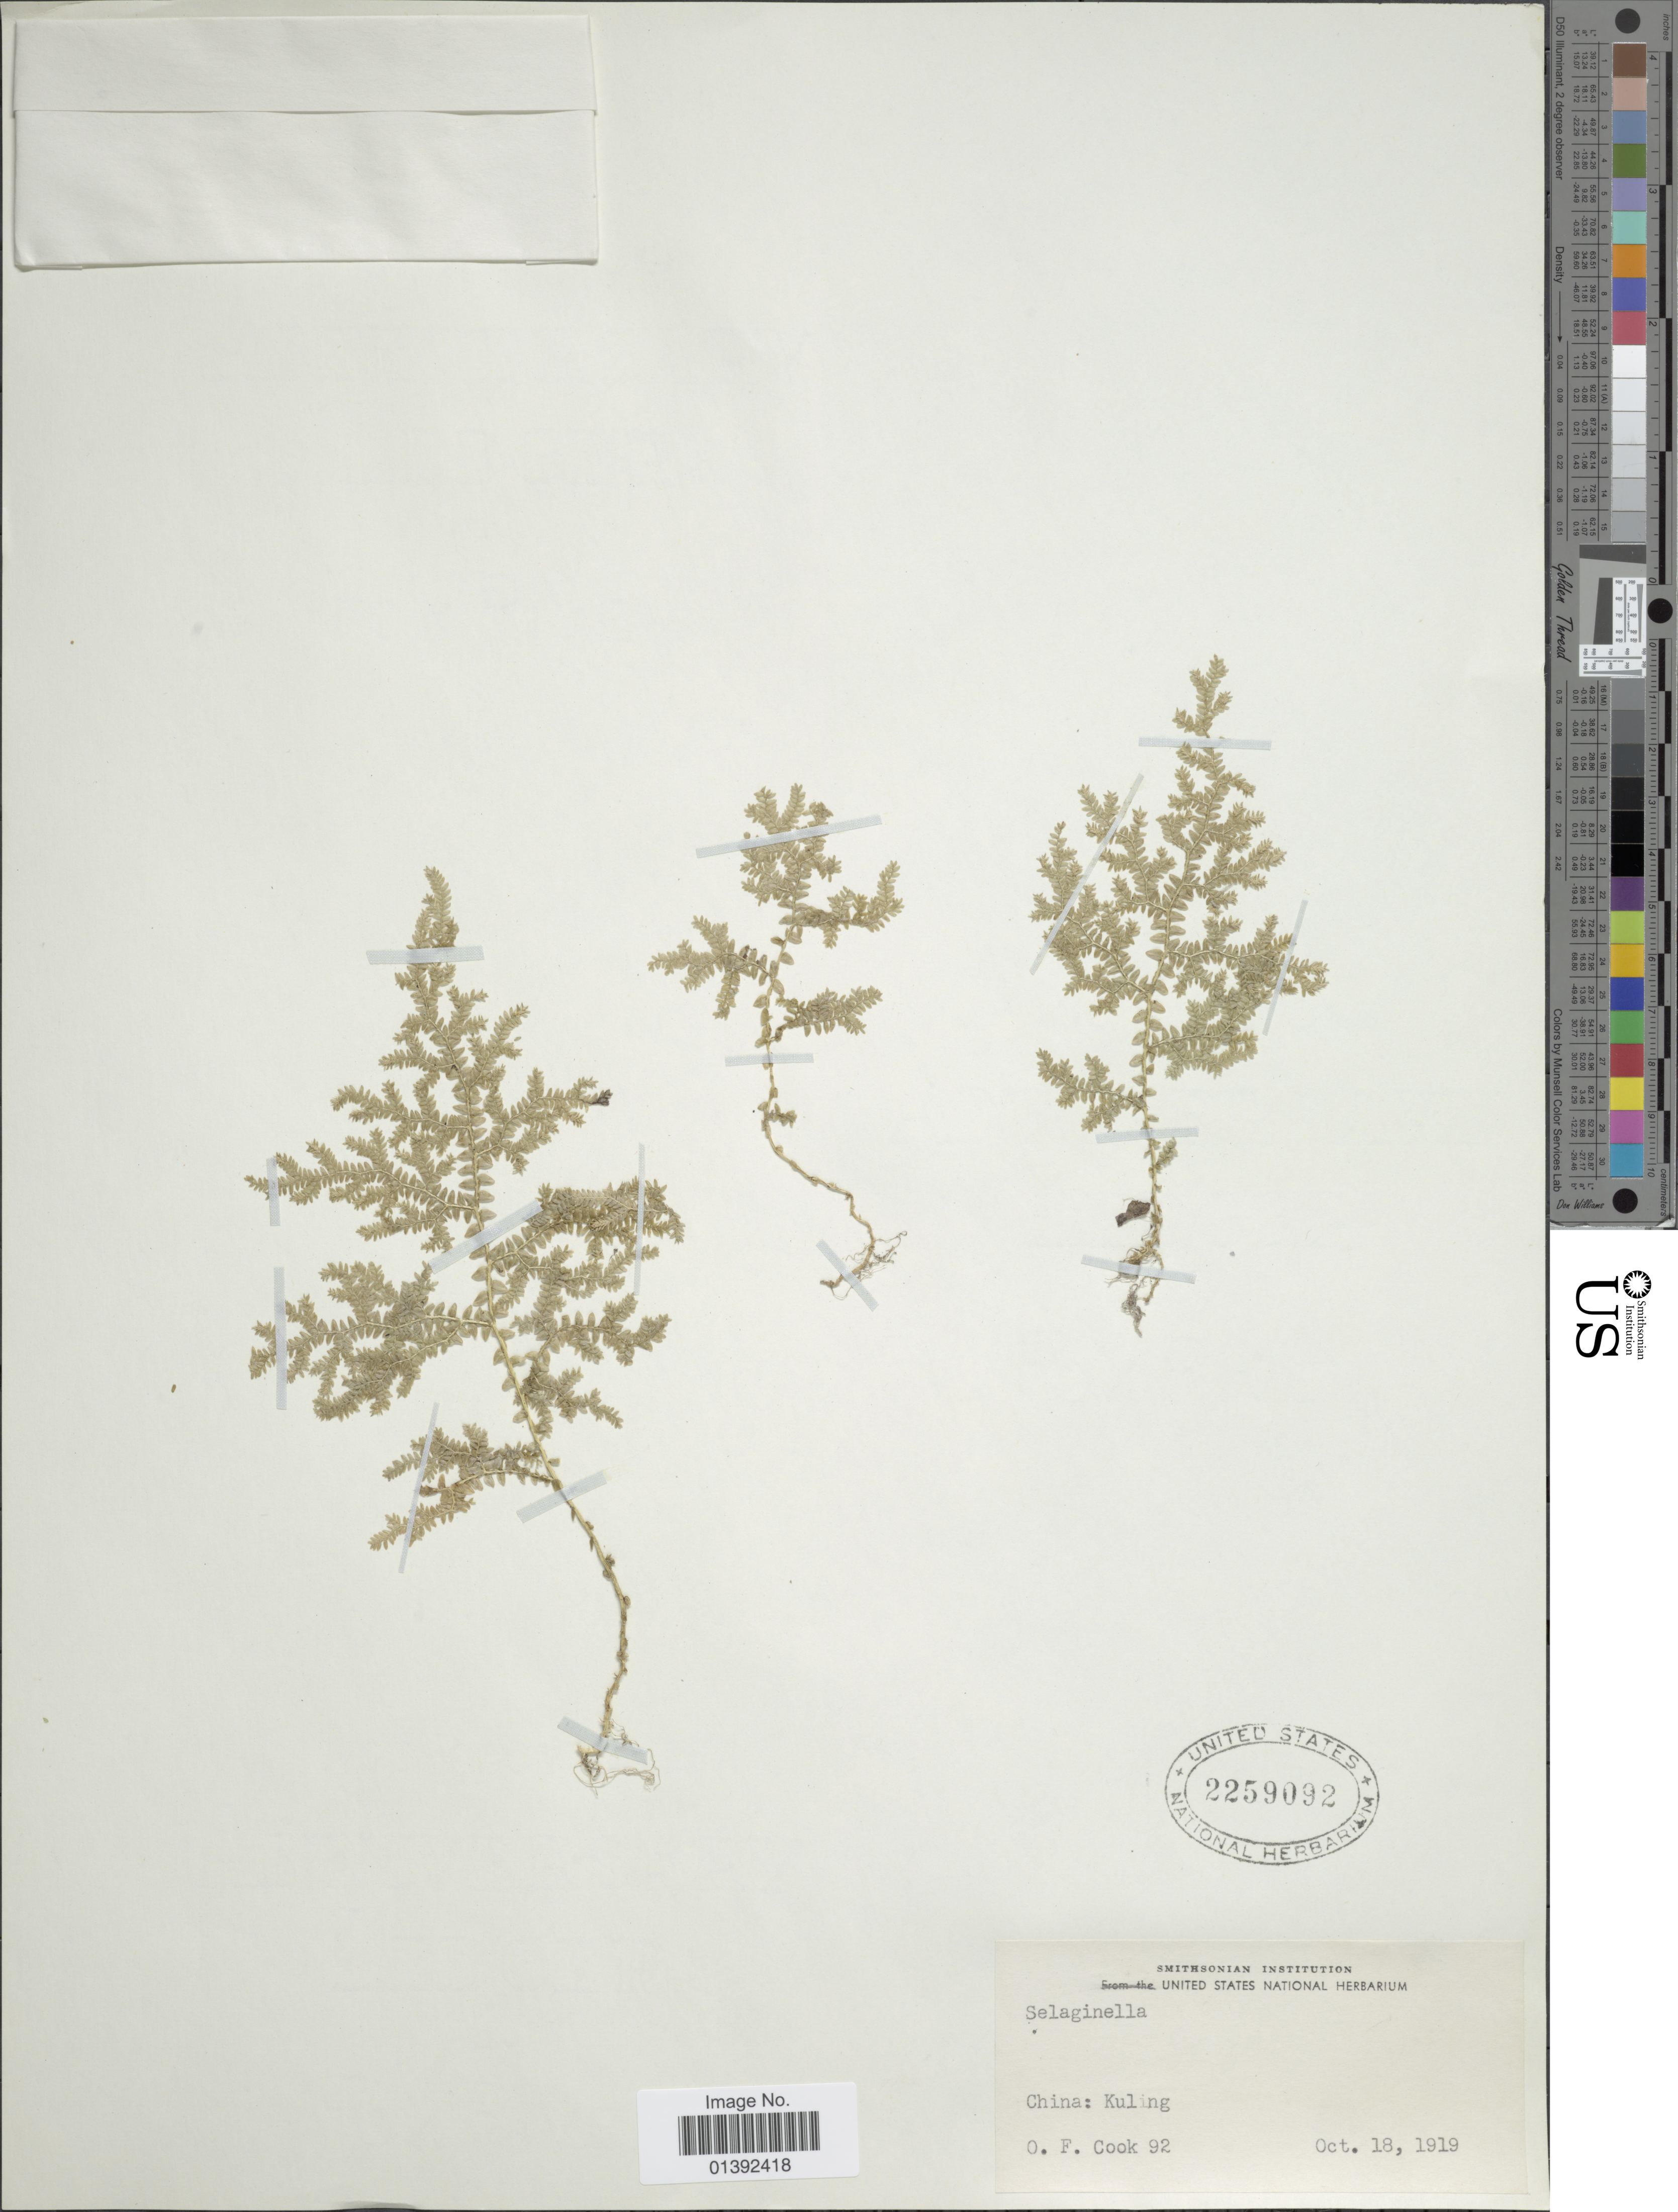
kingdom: Plantae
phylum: Tracheophyta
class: Lycopodiopsida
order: Selaginellales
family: Selaginellaceae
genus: Selaginella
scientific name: Selaginella sp.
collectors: O. F. Cook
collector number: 92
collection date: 1919-10-18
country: China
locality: Kuling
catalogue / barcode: US 2259092